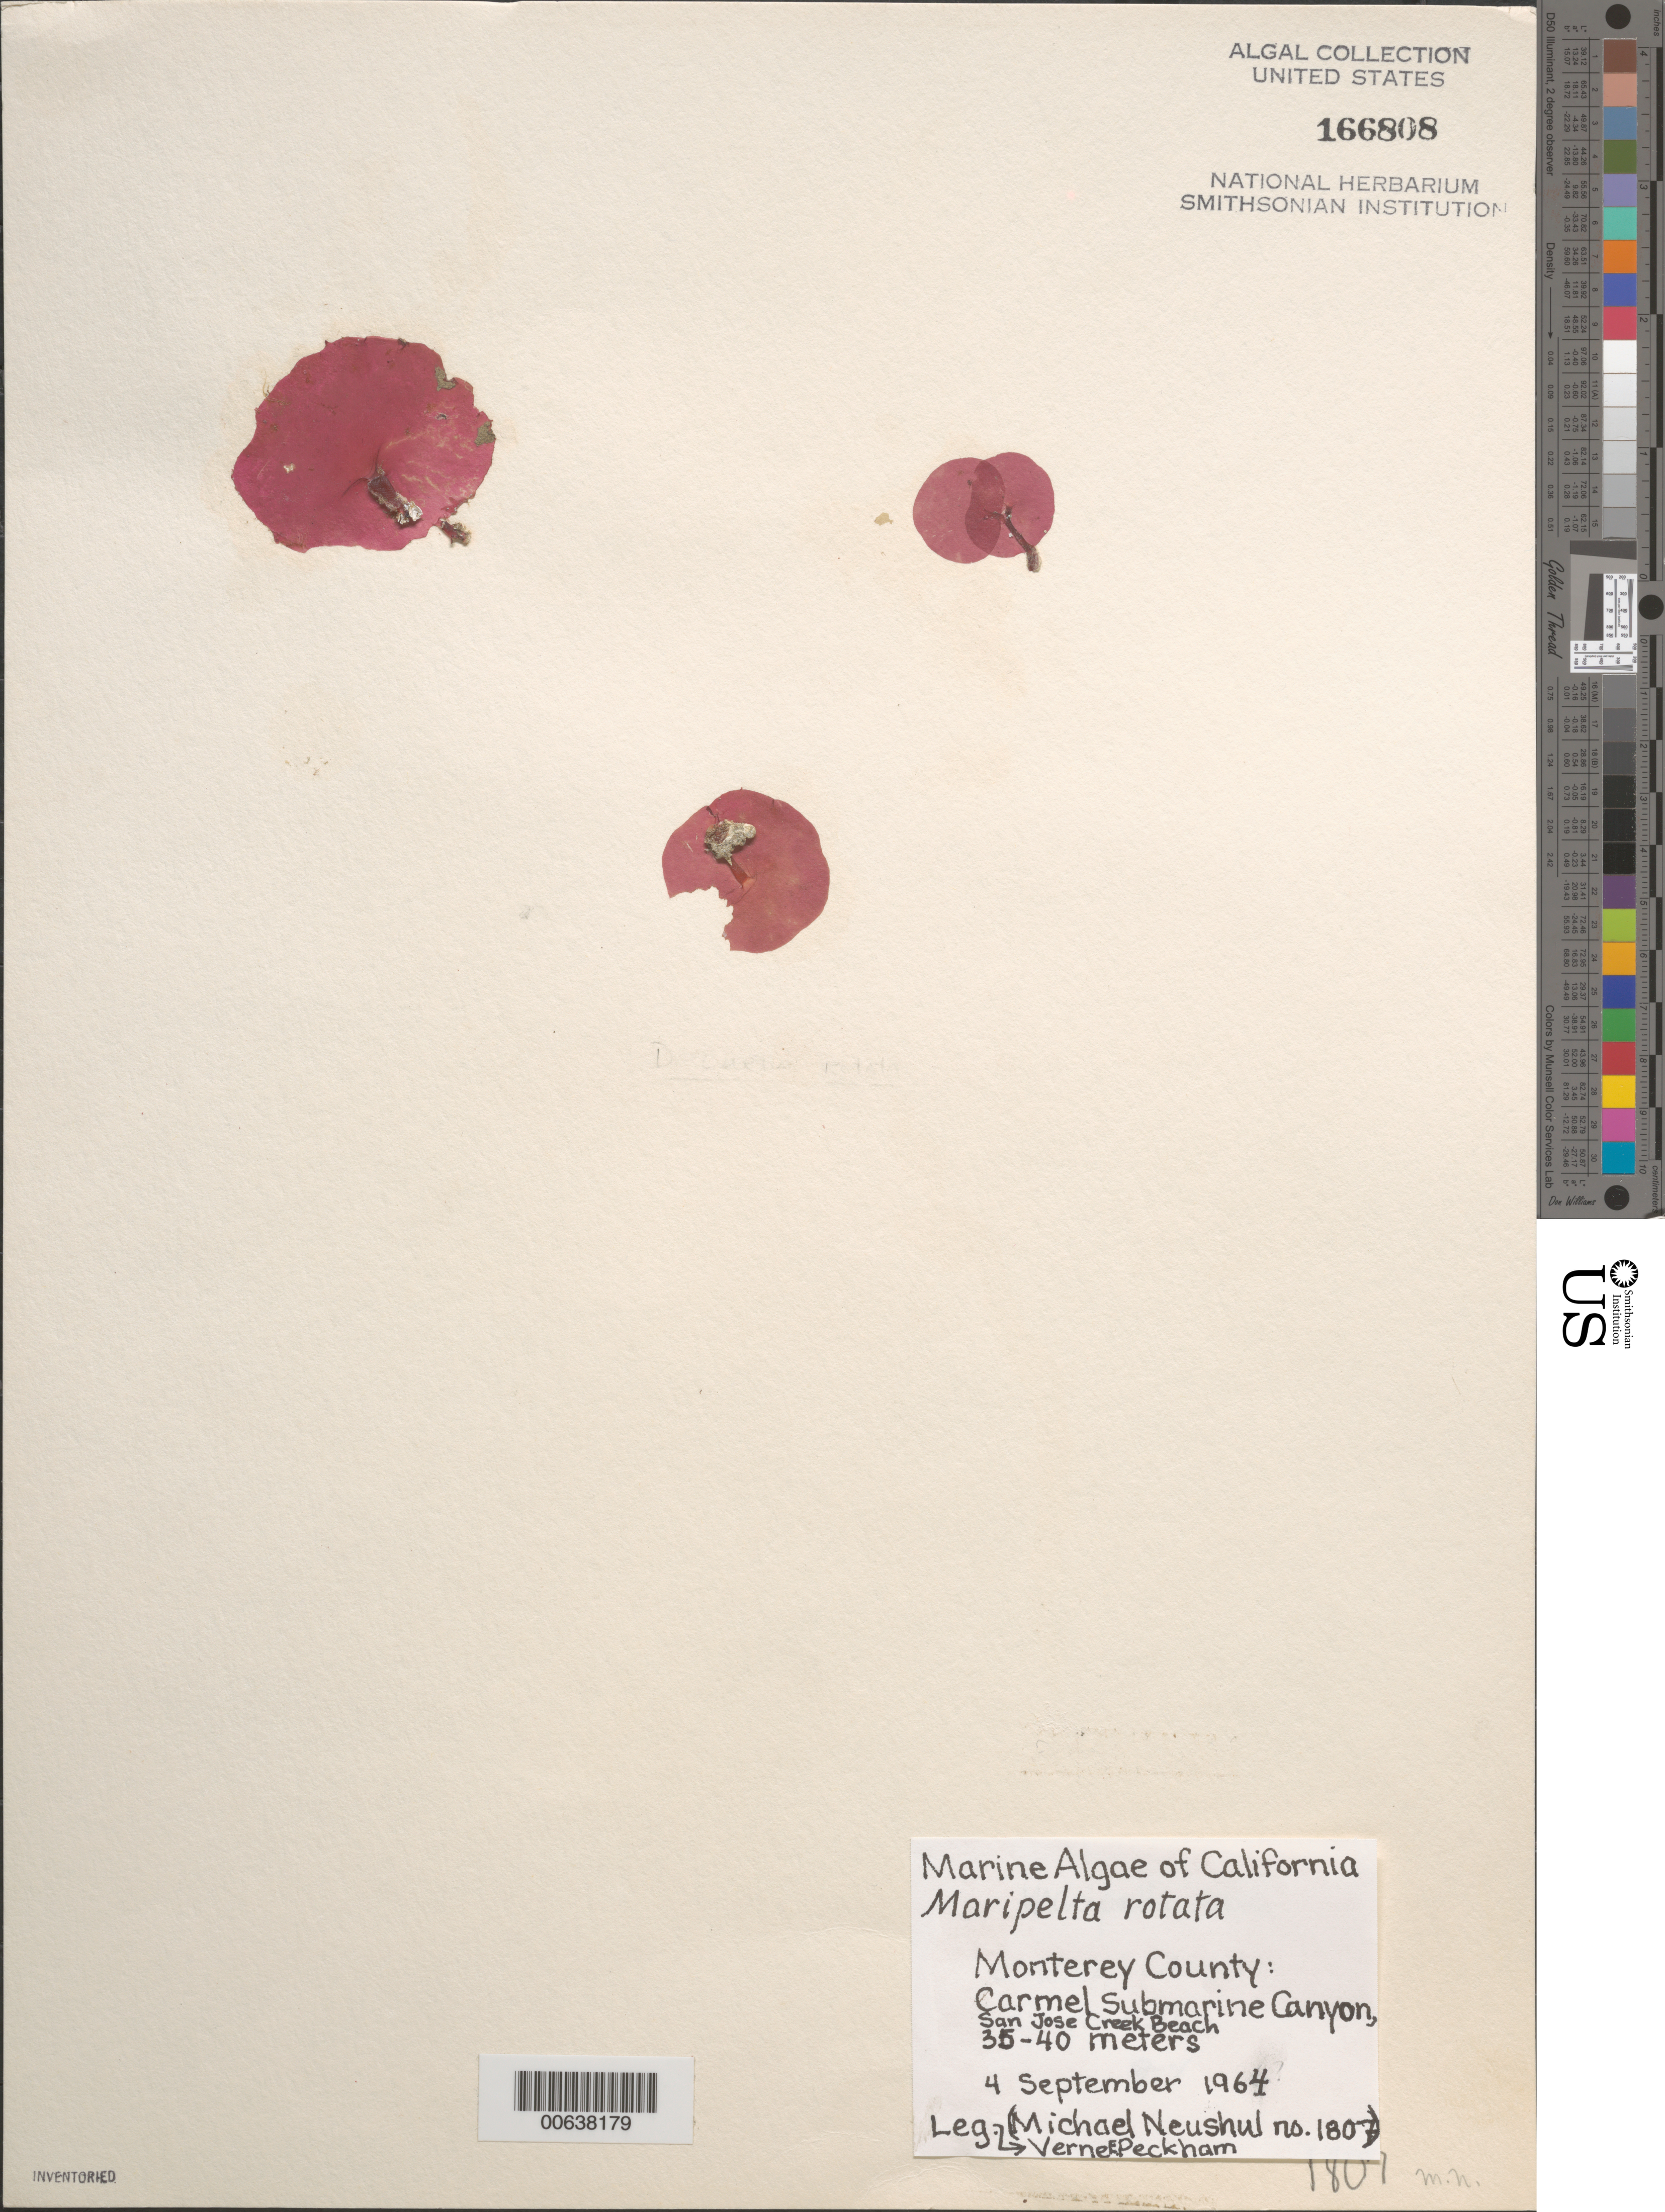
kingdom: Plantae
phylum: Rhodophyta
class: Florideophyceae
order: Rhodymeniales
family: Rhodymeniaceae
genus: Maripelta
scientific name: Maripelta rotata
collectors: V. Peckham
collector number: Neushul 1807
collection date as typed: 04 Sep 1964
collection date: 1964-09-04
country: United States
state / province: California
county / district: Monterey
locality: Carmel Submarine Canyon, San Jose Creek Beach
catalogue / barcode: US 166808